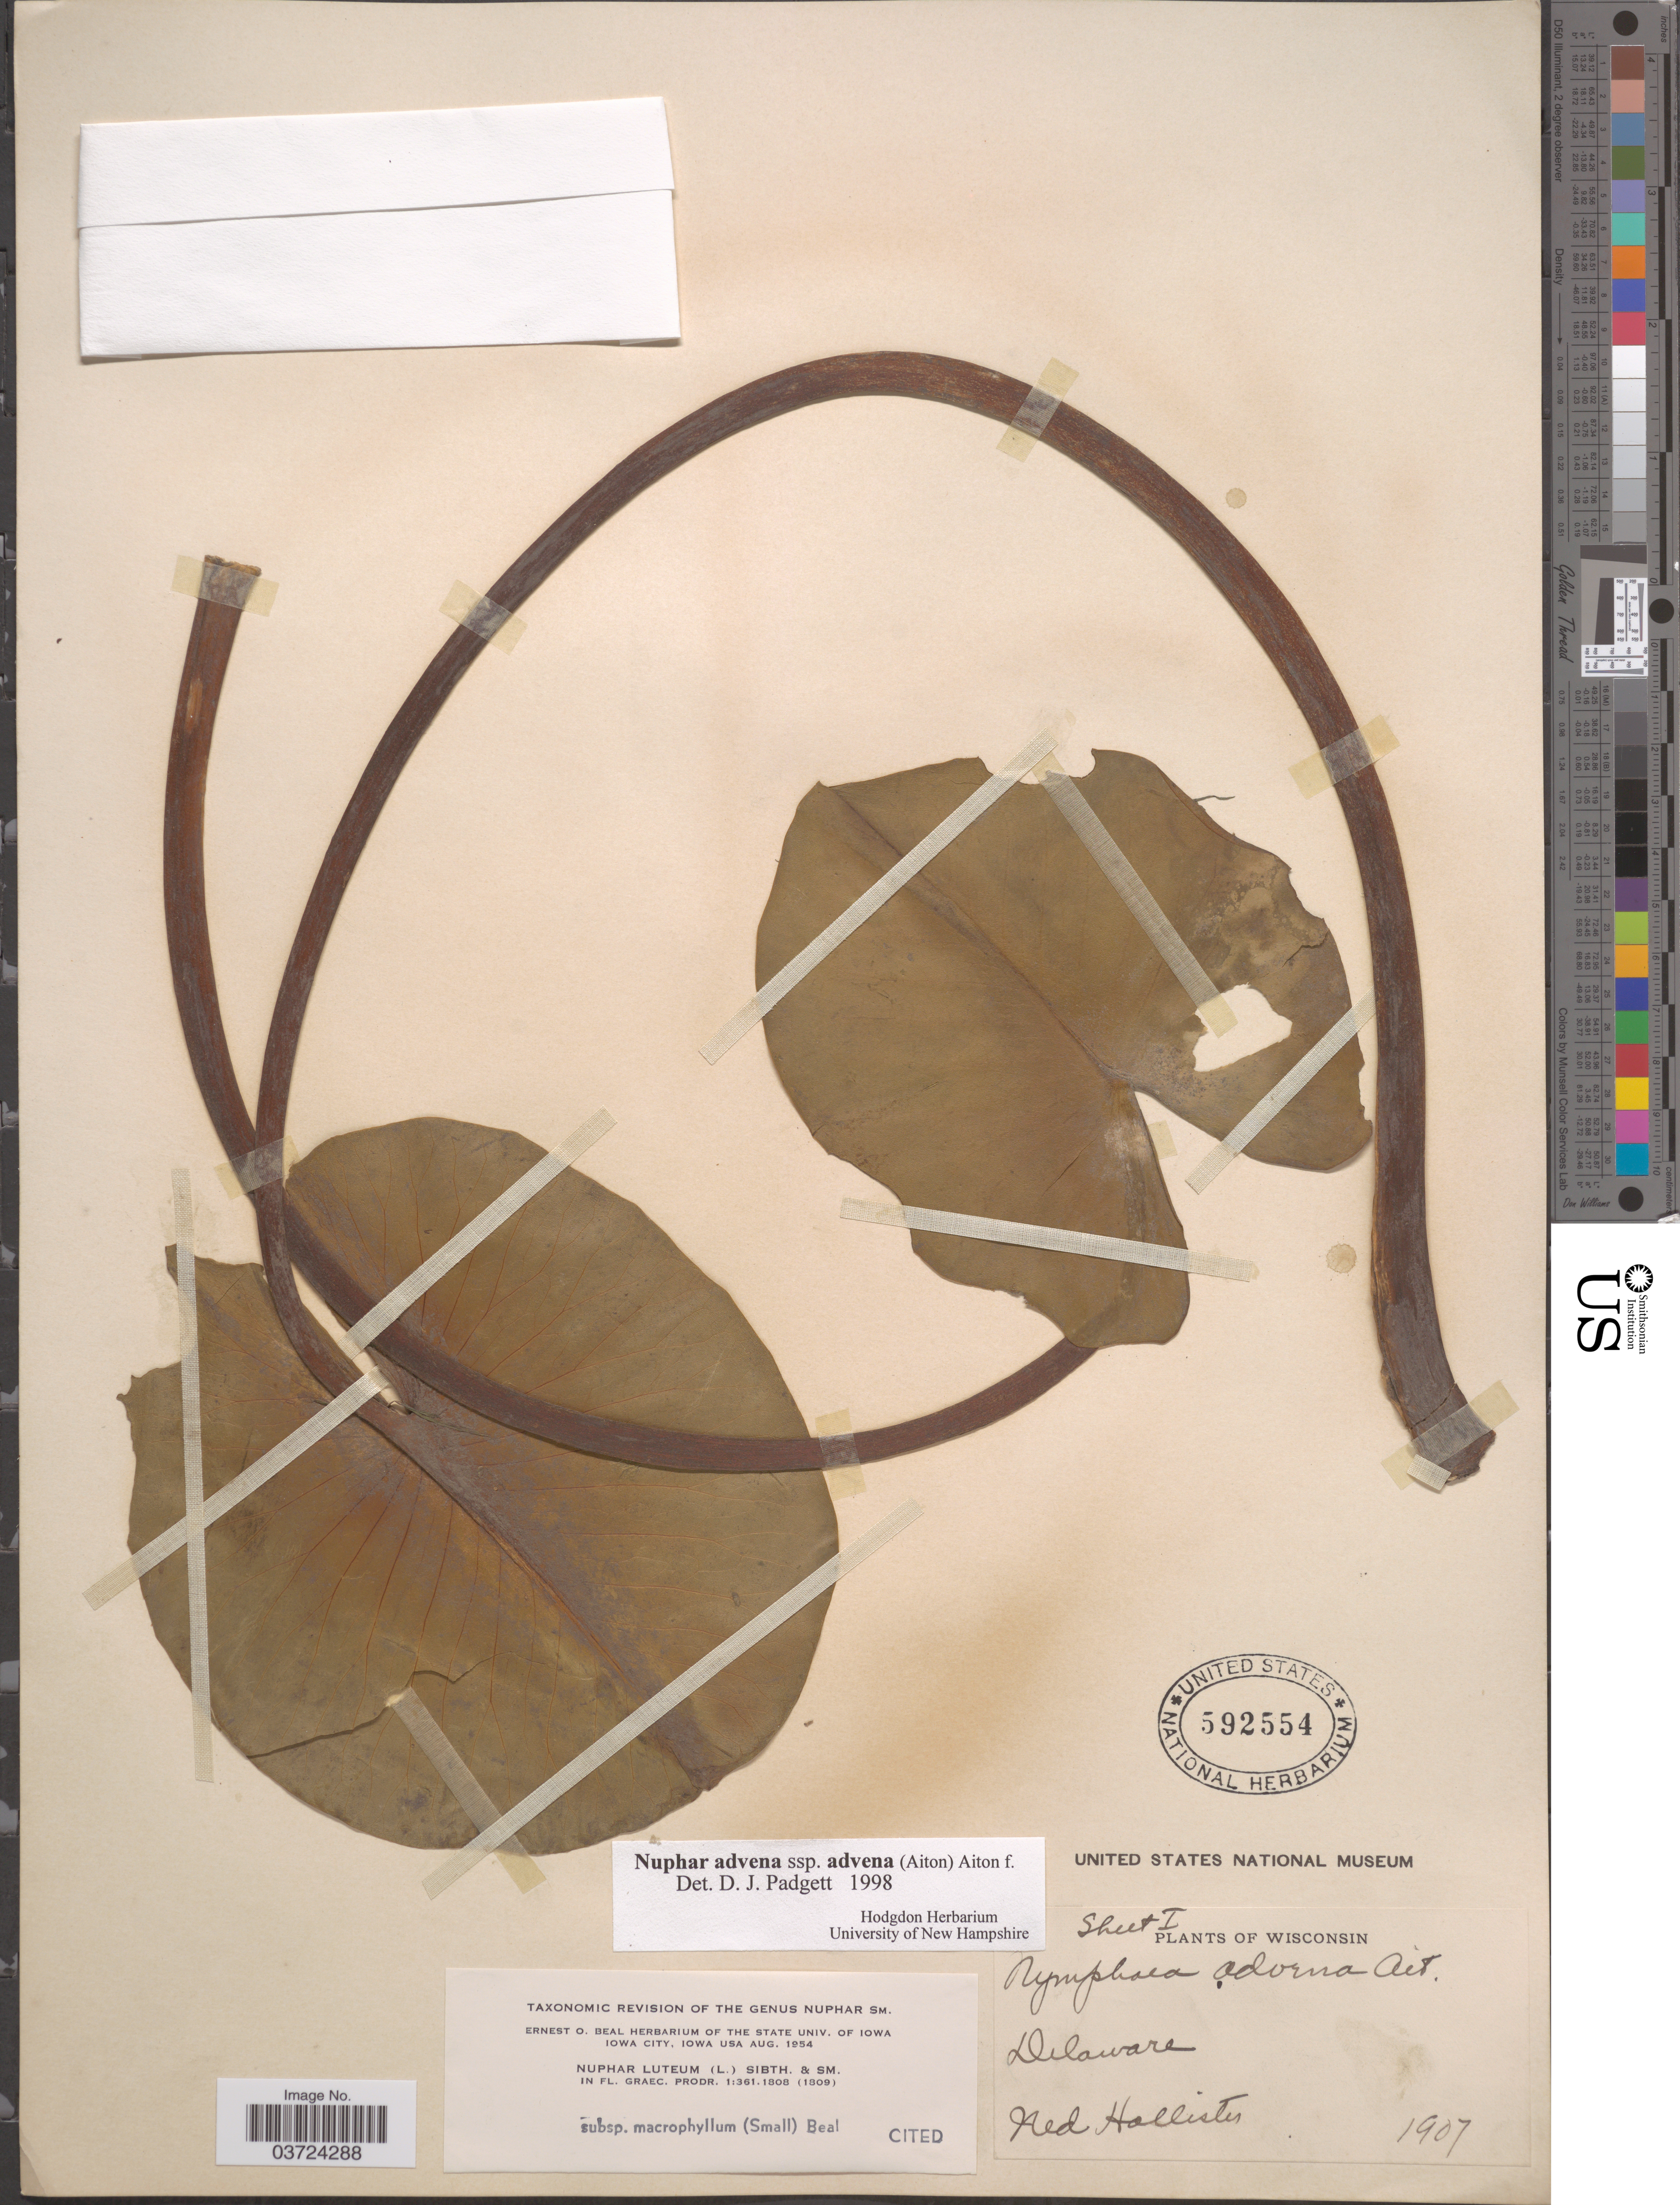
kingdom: Plantae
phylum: Tracheophyta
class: Magnoliopsida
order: Nymphaeales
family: Nymphaeaceae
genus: Nuphar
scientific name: Nuphar advena subsp. advena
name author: (Aiton) W.T. Aiton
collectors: N. Hollister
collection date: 1907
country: United States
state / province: Delaware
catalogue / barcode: US 592554